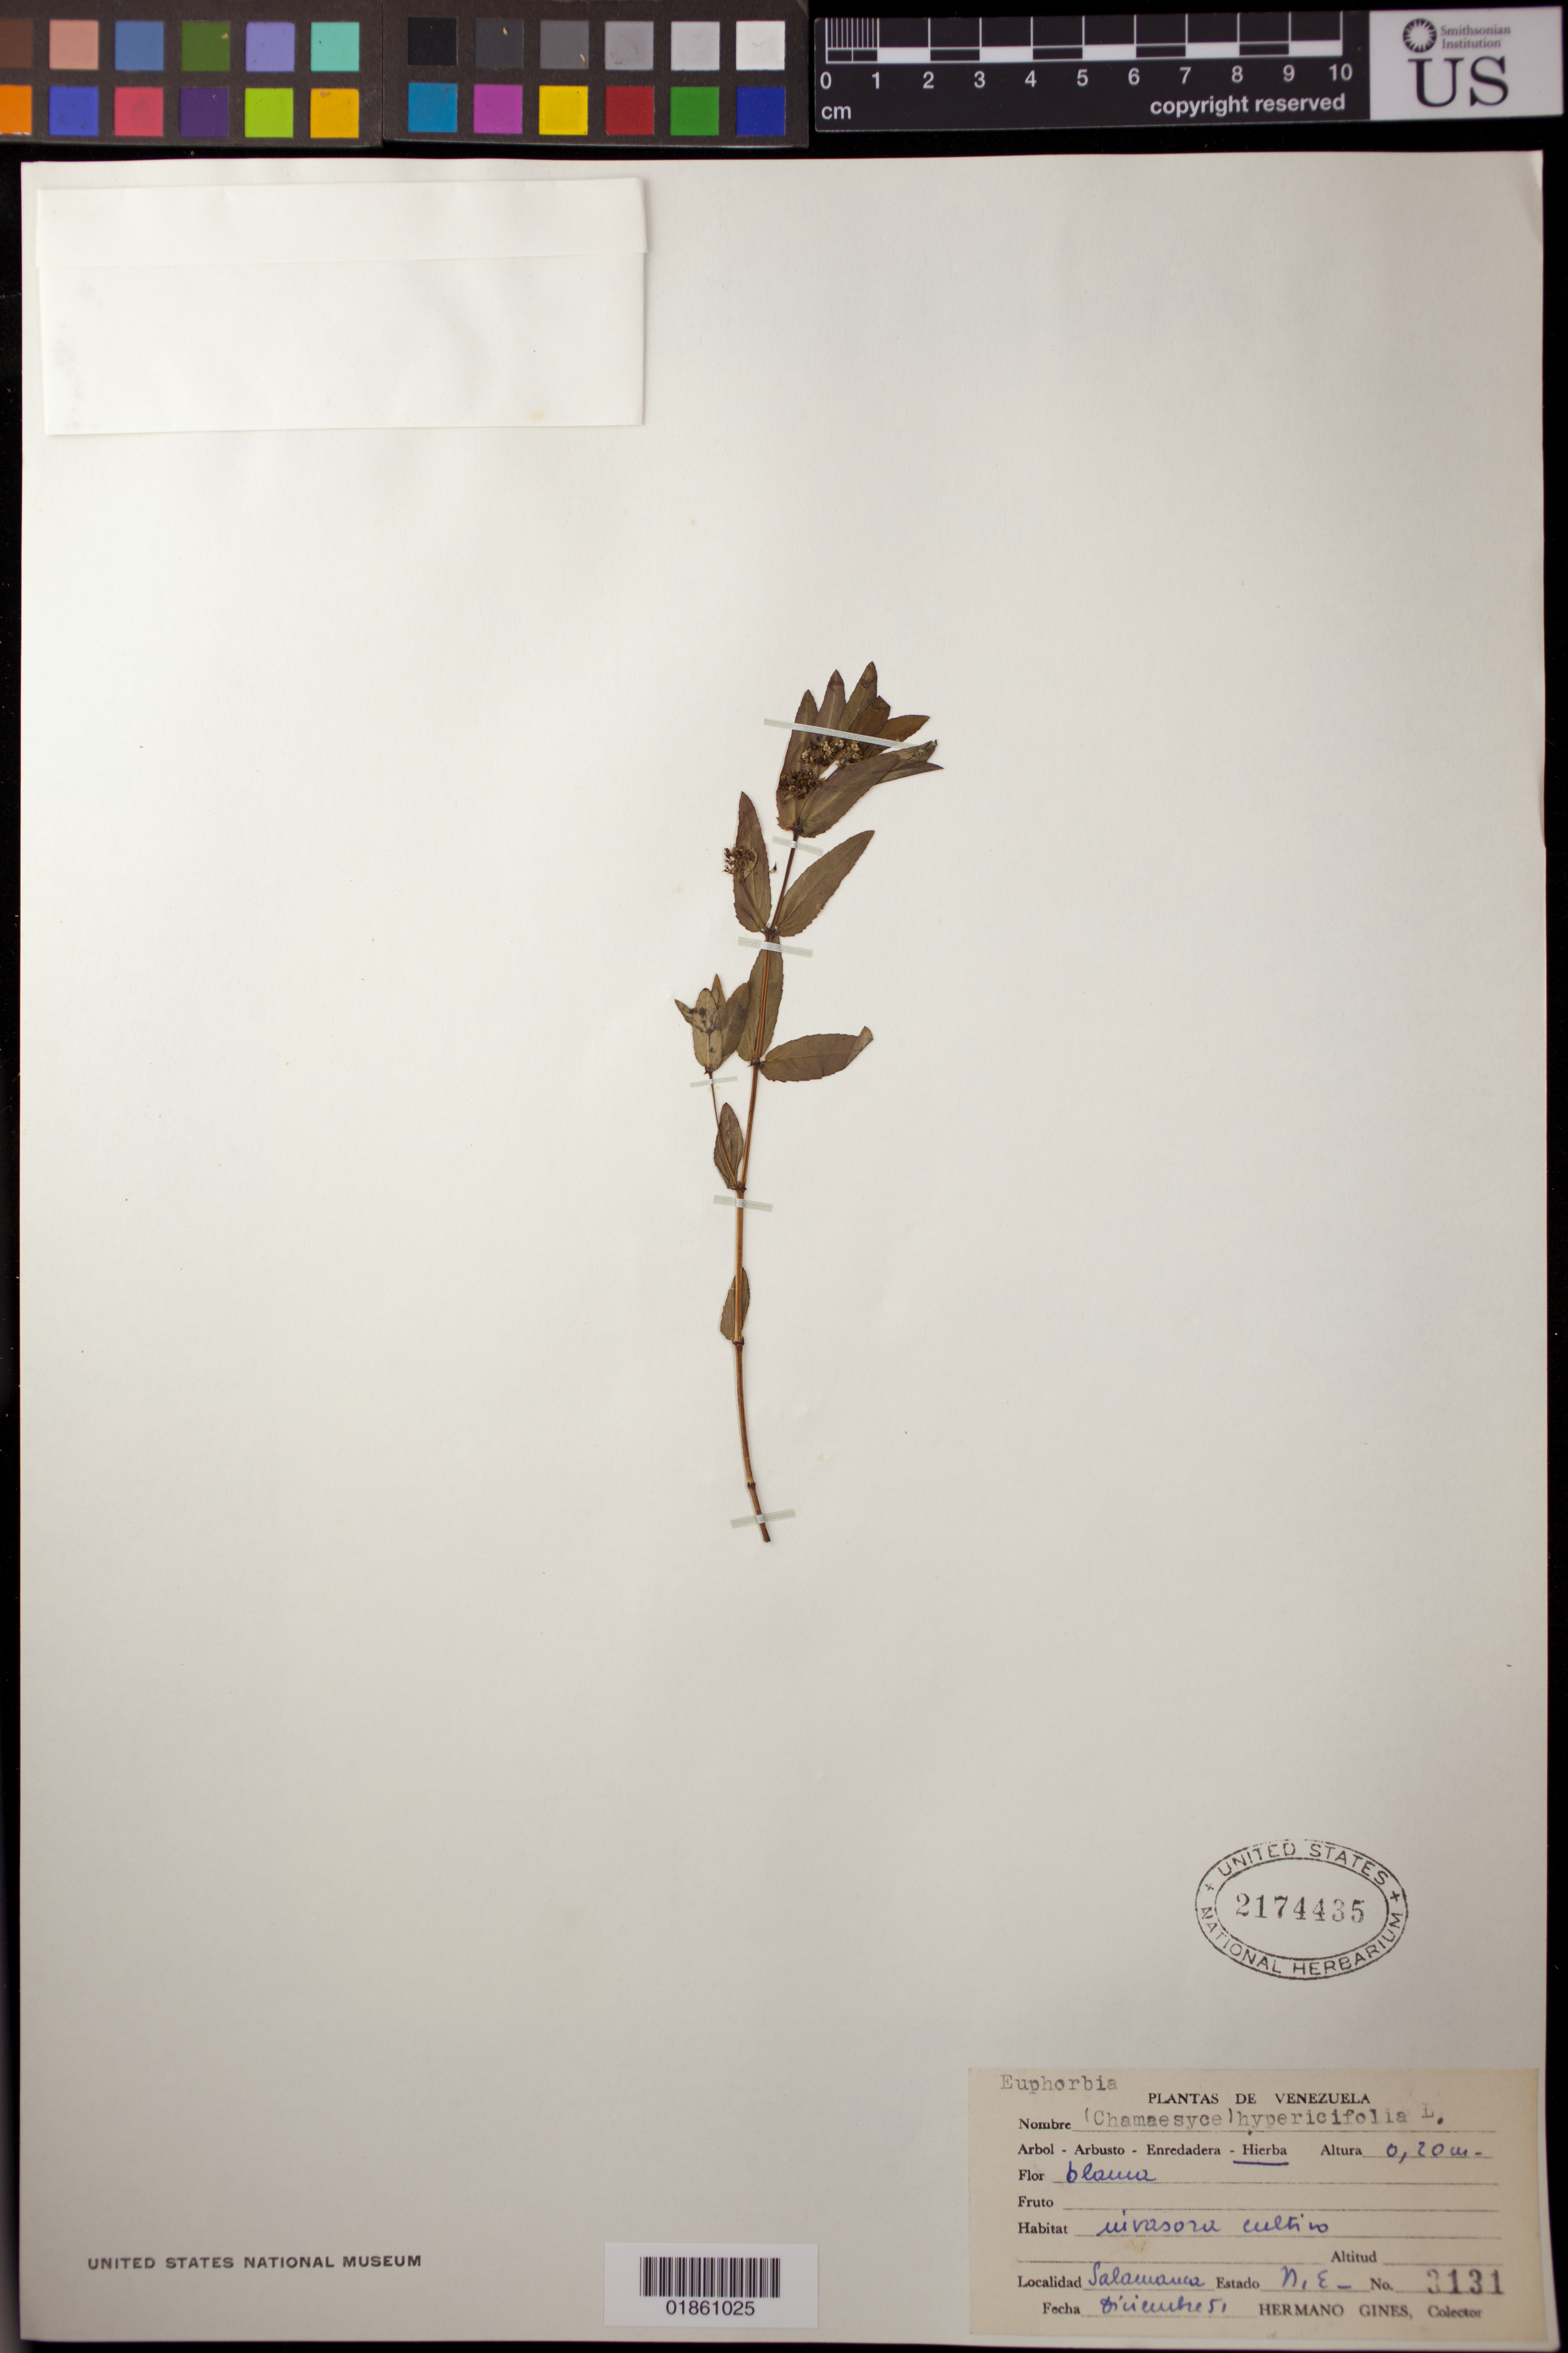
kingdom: Plantae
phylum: Tracheophyta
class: Magnoliopsida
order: Malpighiales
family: Euphorbiaceae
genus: Euphorbia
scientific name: Euphorbia hypericifolia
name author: L.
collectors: Bro. Gines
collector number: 3131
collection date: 1951-12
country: Venezuela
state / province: Nueva Esparta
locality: Salamanca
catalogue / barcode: US 2174435